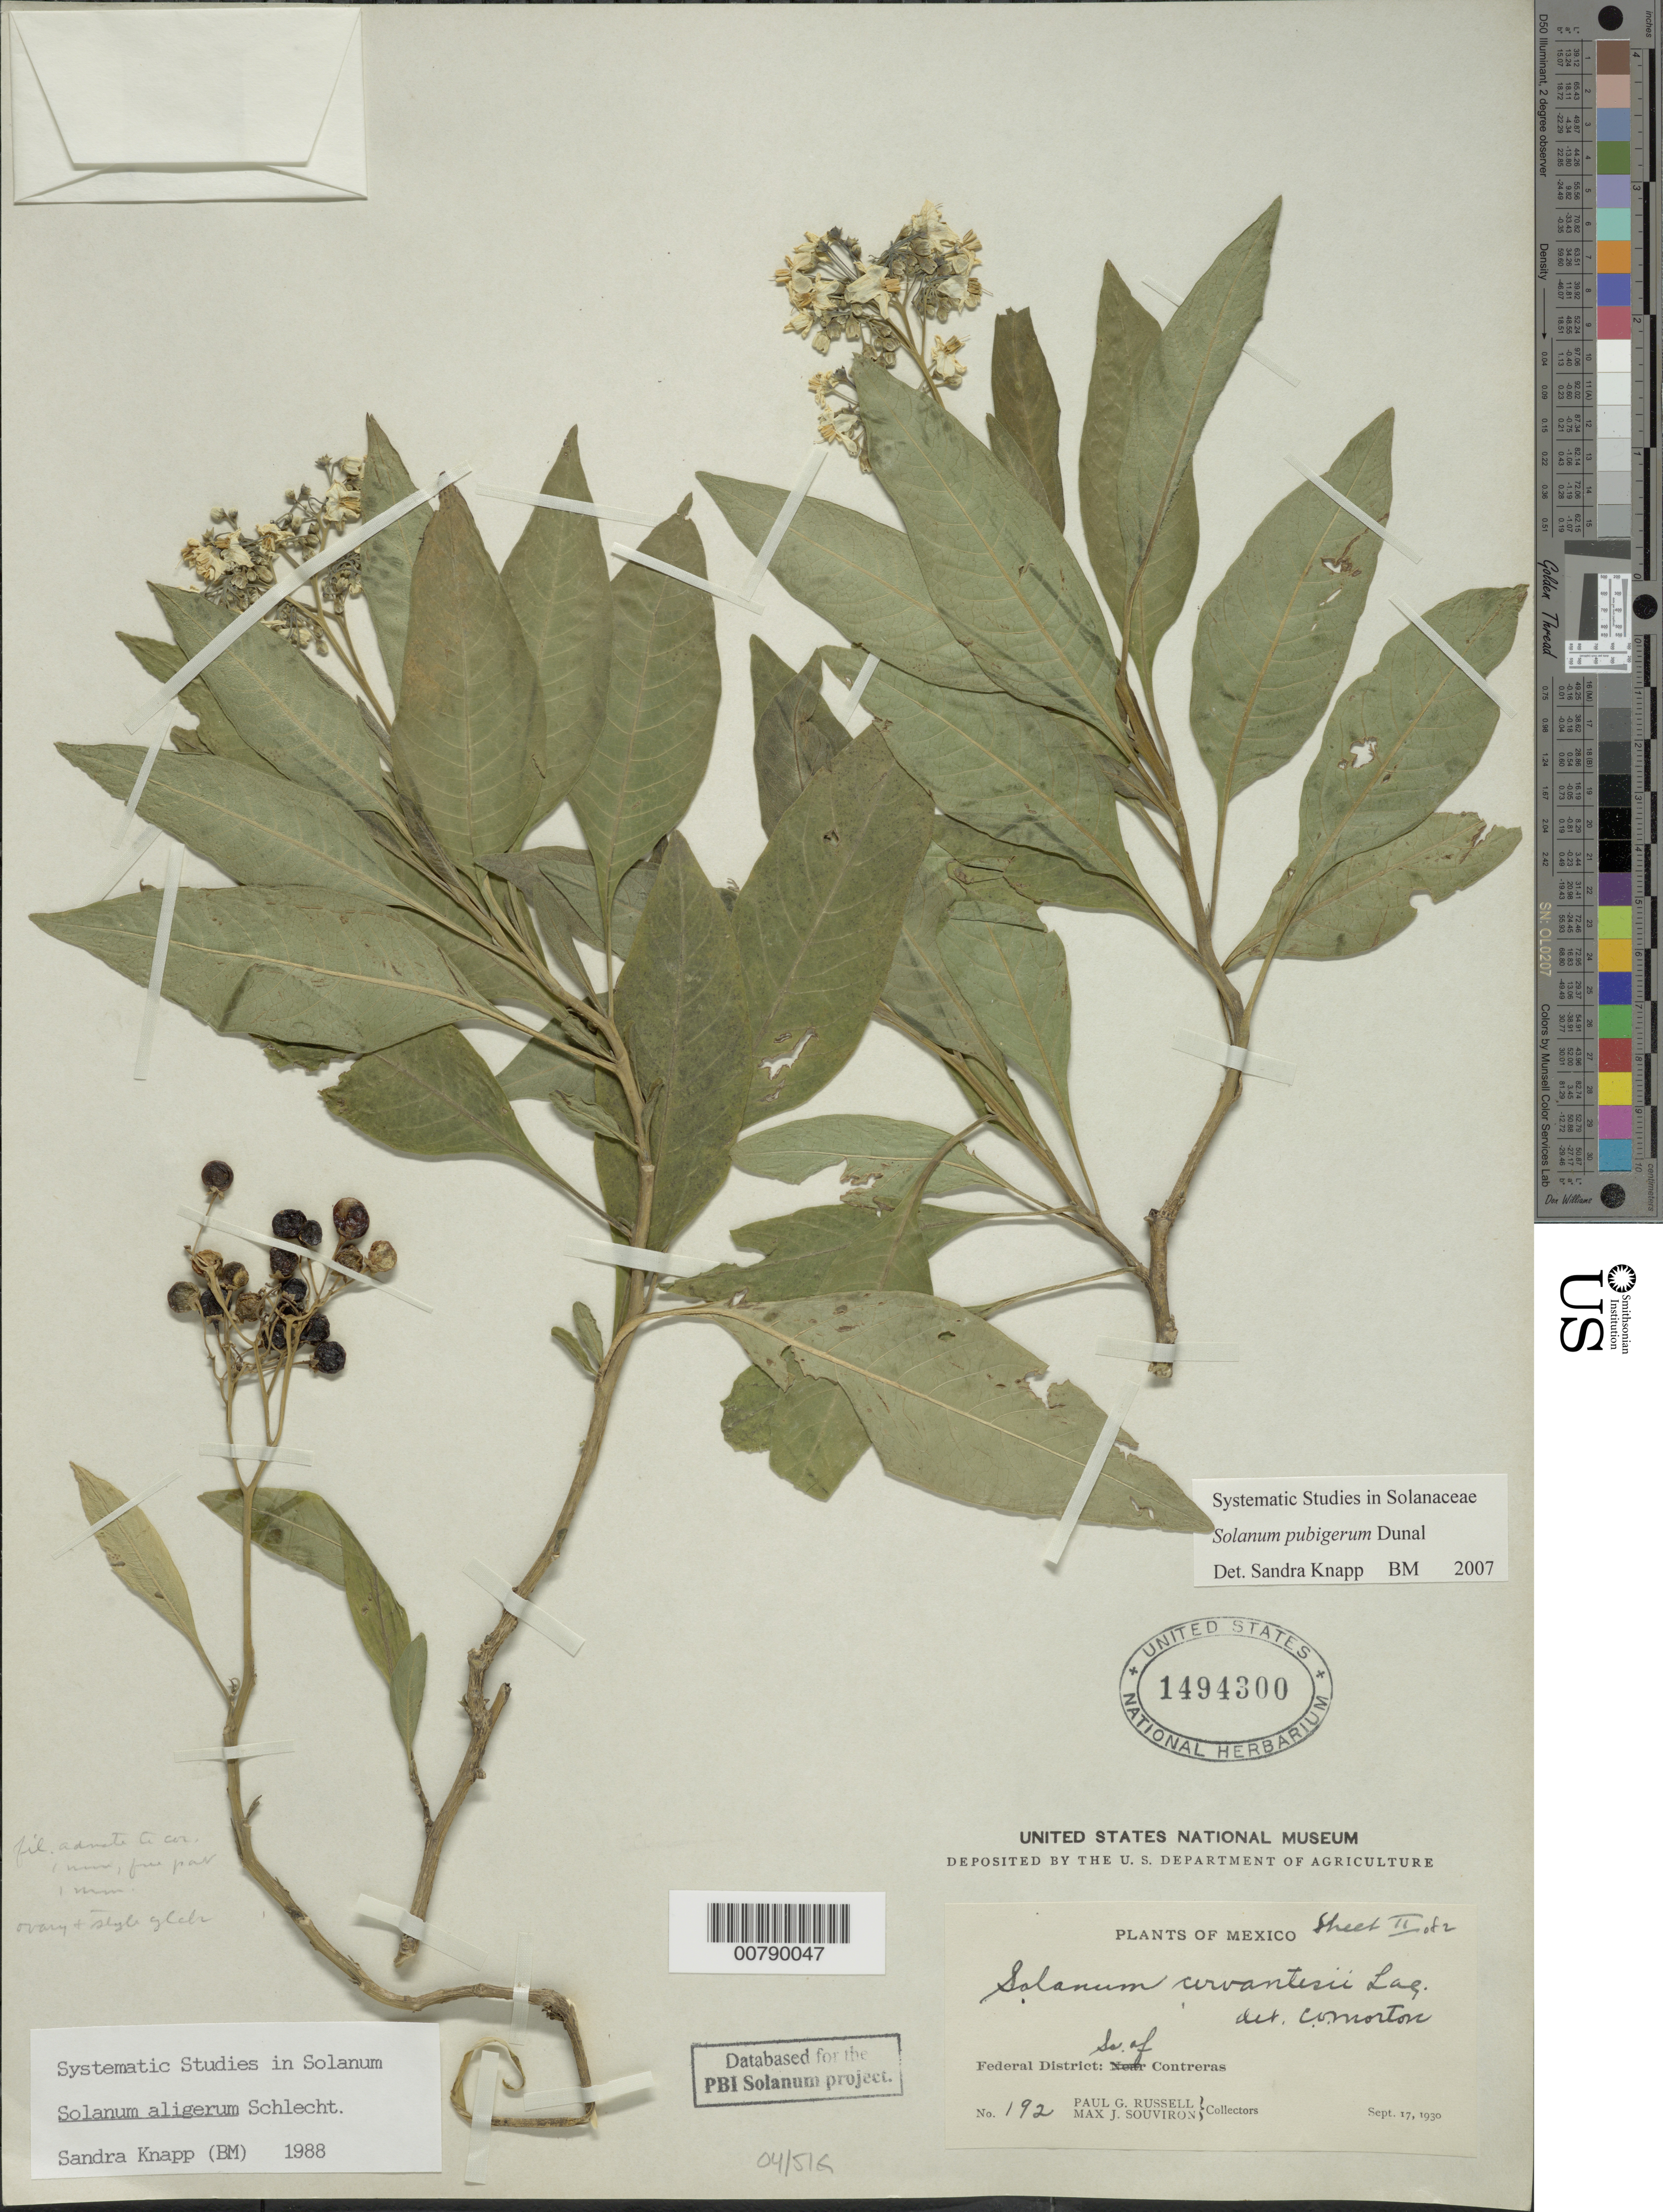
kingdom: Plantae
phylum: Tracheophyta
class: Magnoliopsida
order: Solanales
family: Solanaceae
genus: Solanum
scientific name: Solanum pubigerum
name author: Dunal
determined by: Knapp, S. D.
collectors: P. G. Russell & M. J. Souviron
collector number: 192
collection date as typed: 17 Sep 1930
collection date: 1930-09-17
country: Mexico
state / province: Distrito Federal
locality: S of Contreras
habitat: slope of hill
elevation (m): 2700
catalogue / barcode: US 1494300